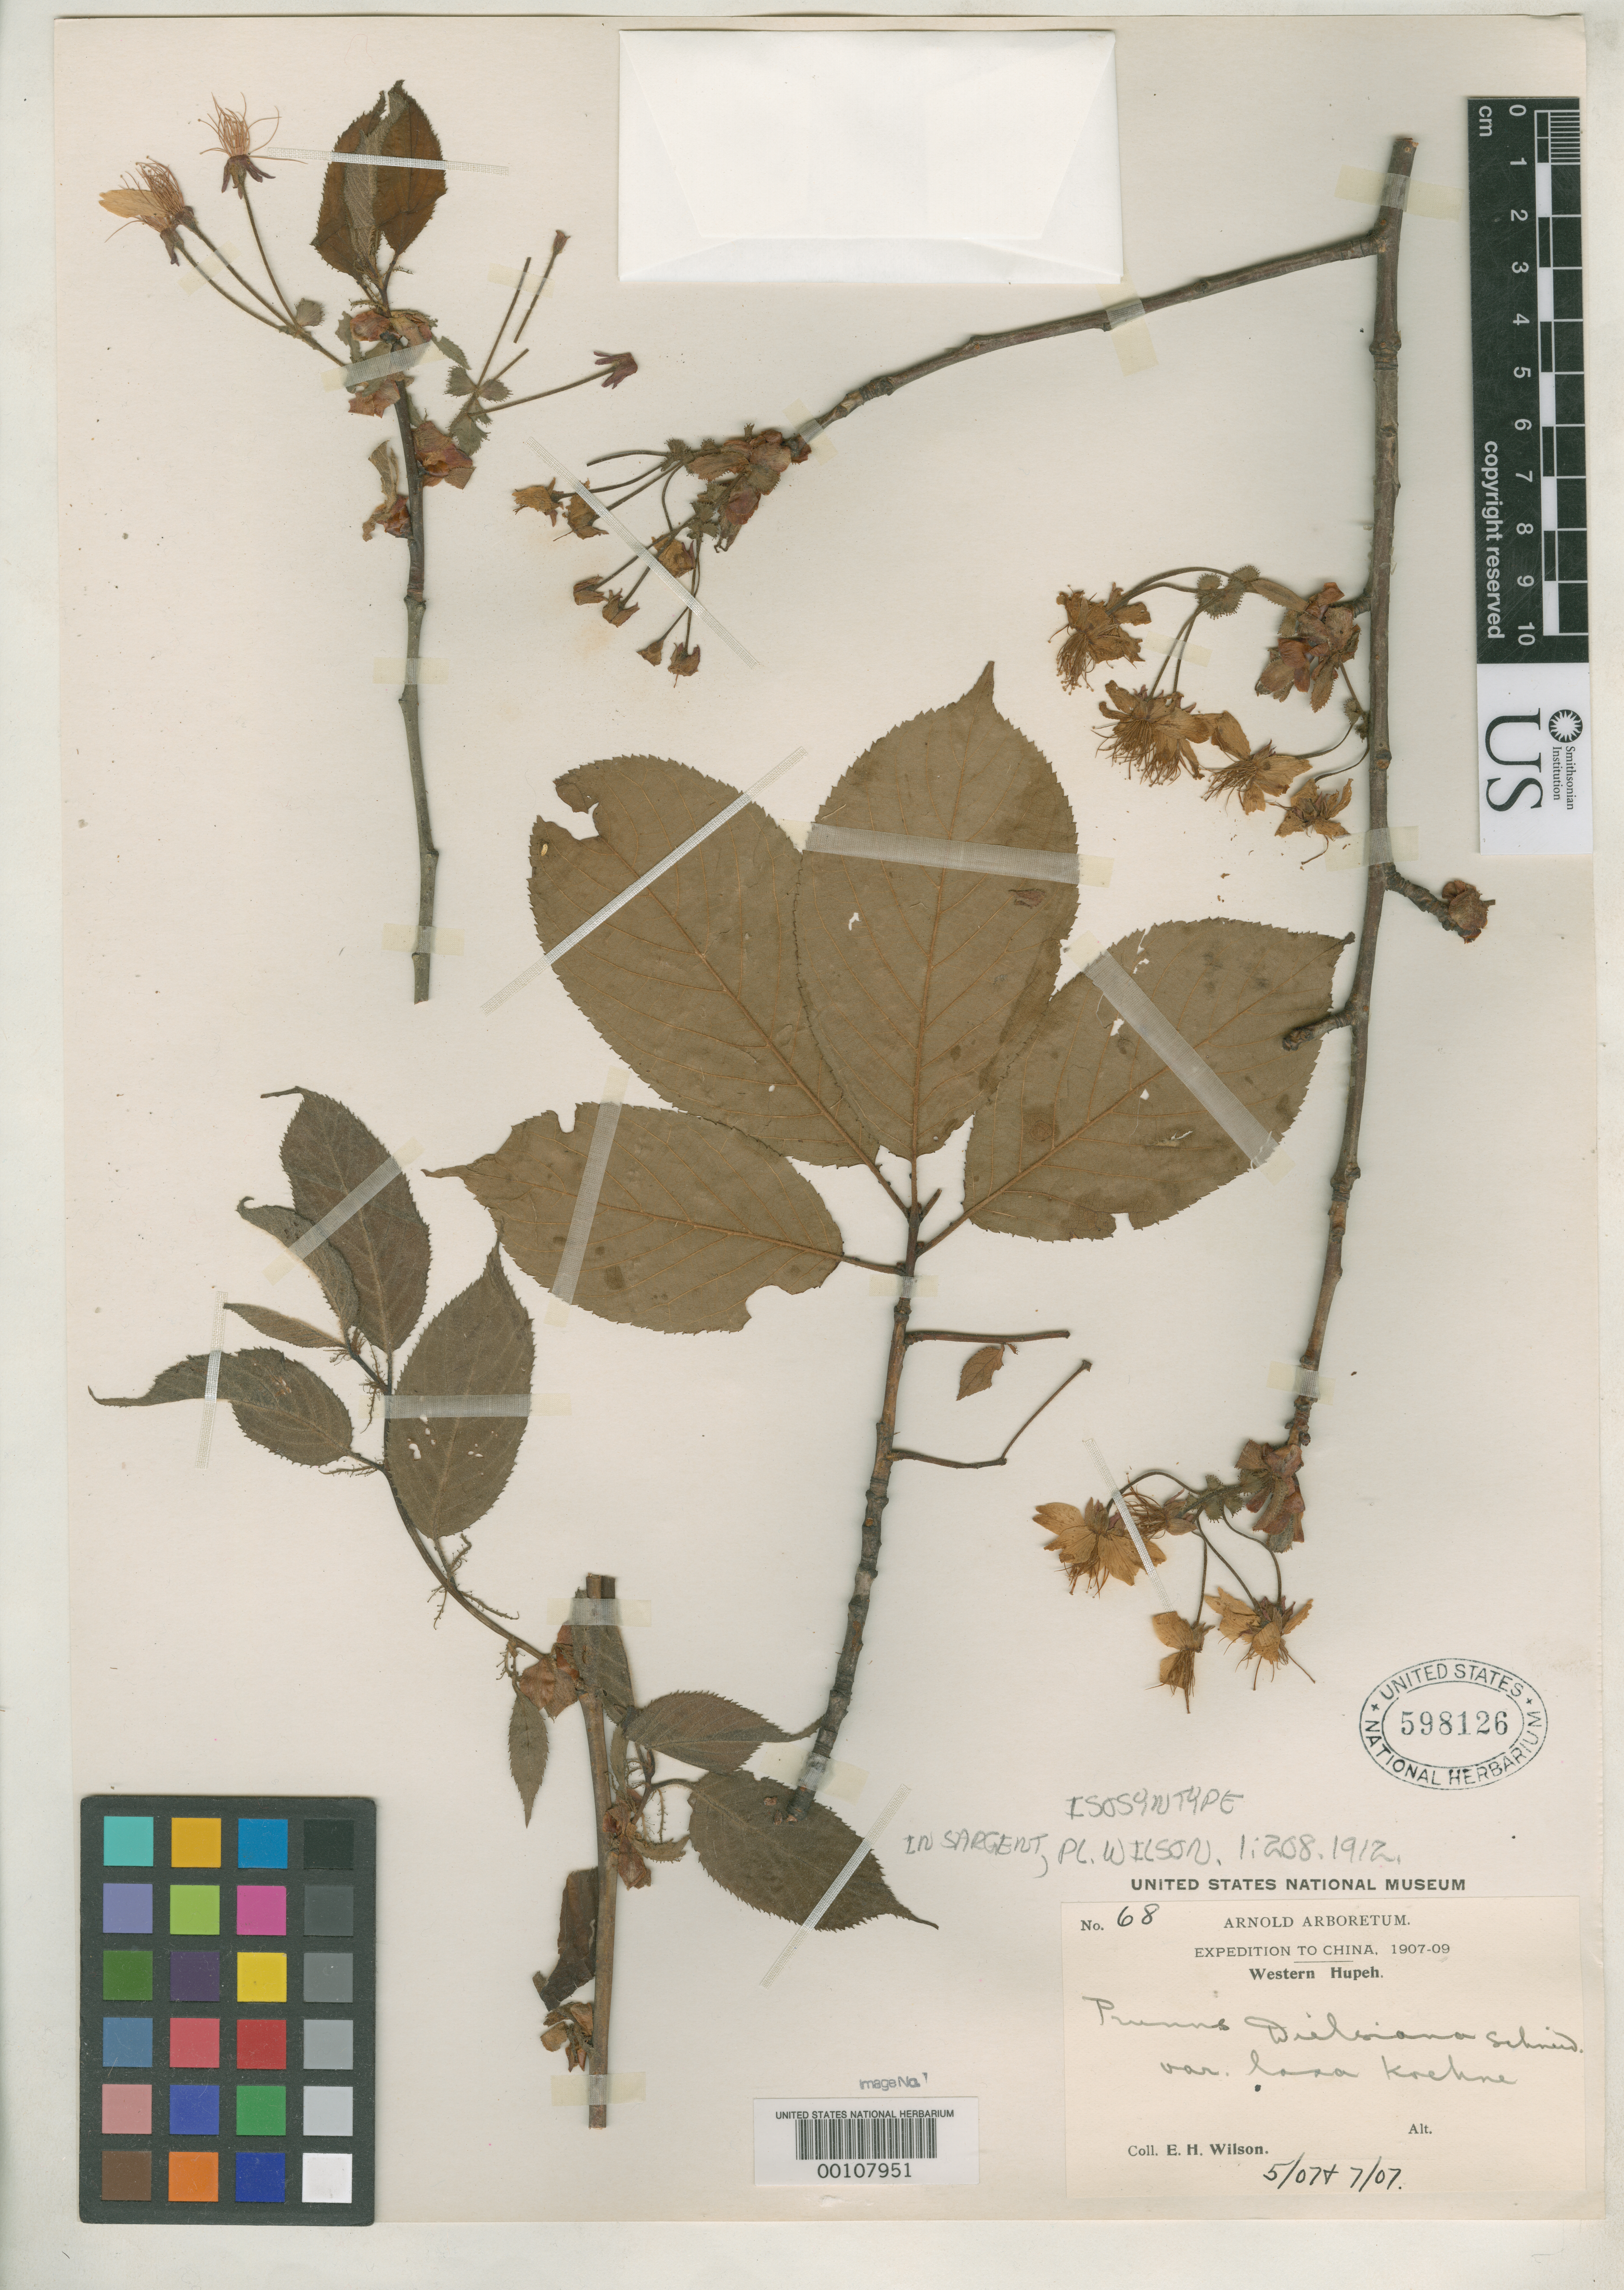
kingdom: Plantae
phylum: Tracheophyta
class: Magnoliopsida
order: Rosales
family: Rosaceae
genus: Prunus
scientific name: Prunus dielsiana var. laxa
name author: Koehne in Sarg.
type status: Isosyntype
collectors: E. H. Wilson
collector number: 68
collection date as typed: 14 May 1907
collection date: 1907-05-14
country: China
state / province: Hubei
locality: Hsing-shan Hsien.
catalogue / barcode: US 598126